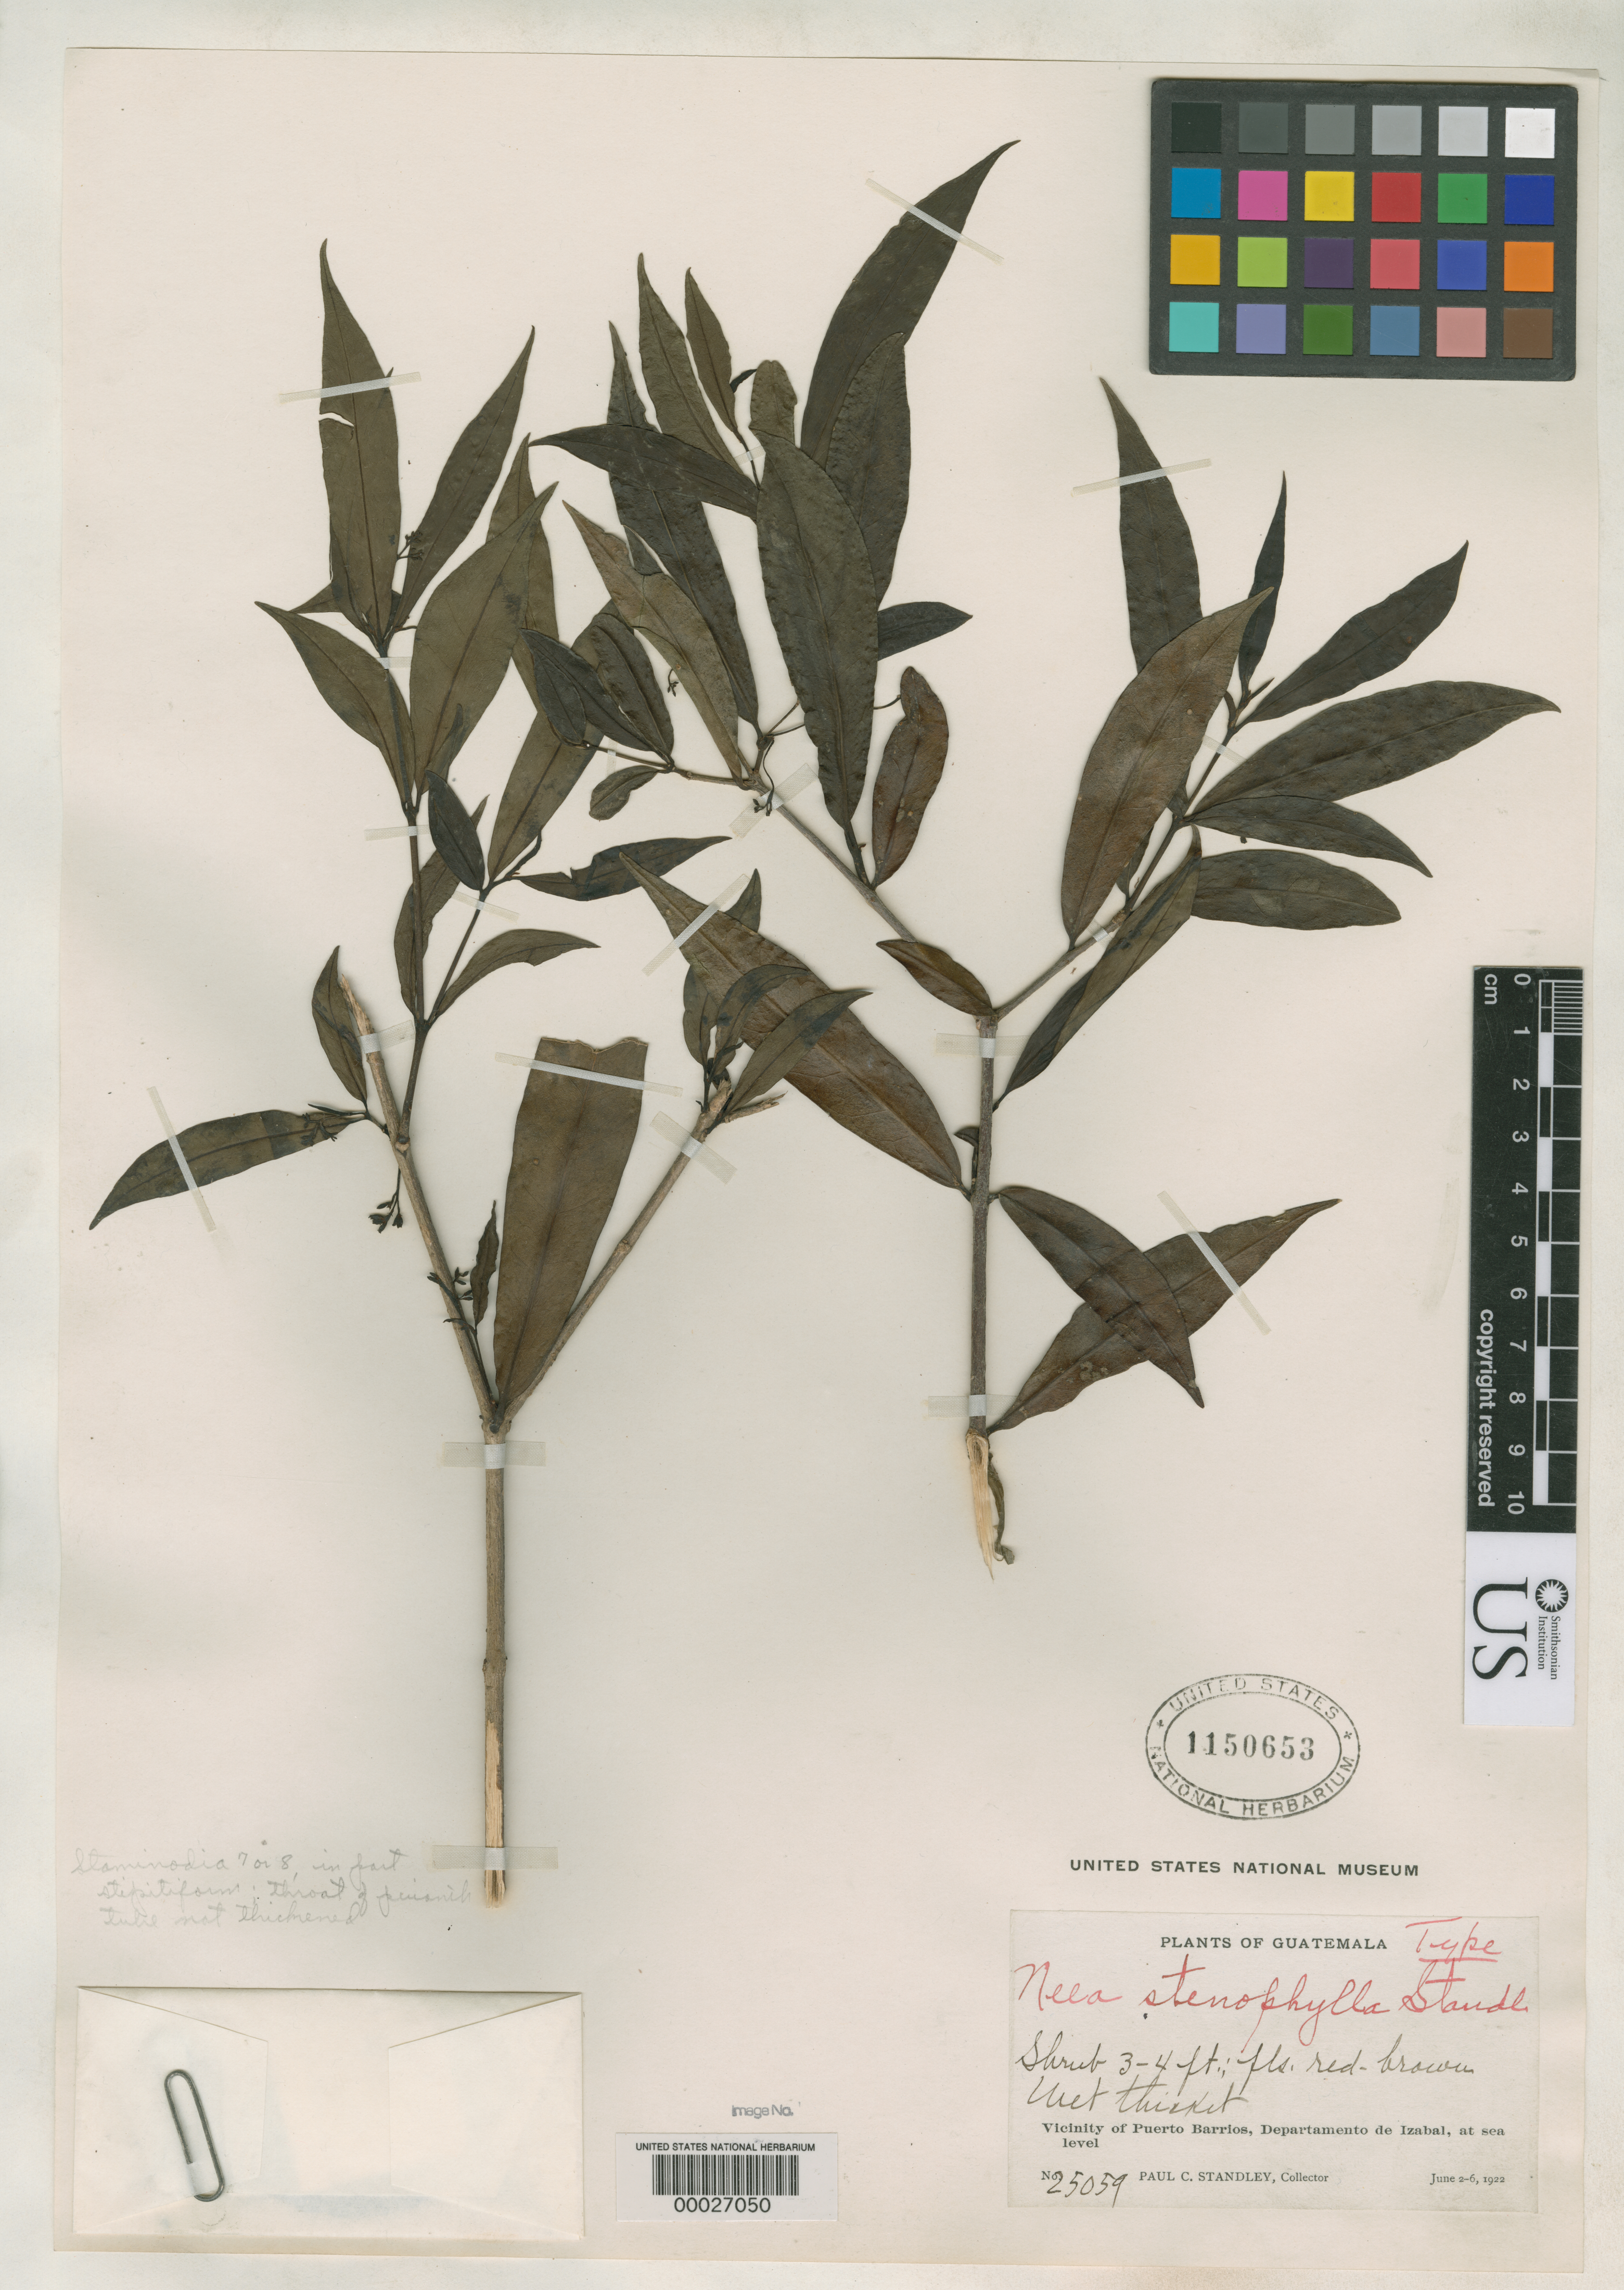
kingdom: Plantae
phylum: Tracheophyta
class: Magnoliopsida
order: Caryophyllales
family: Nyctaginaceae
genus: Neea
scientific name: Neea stenophylla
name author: Standl.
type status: Holotype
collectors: P. C. Standley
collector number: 25059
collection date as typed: Jun 1922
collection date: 1922-06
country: Guatemala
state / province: Izabal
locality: Puerto Barrios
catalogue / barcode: US 1150653